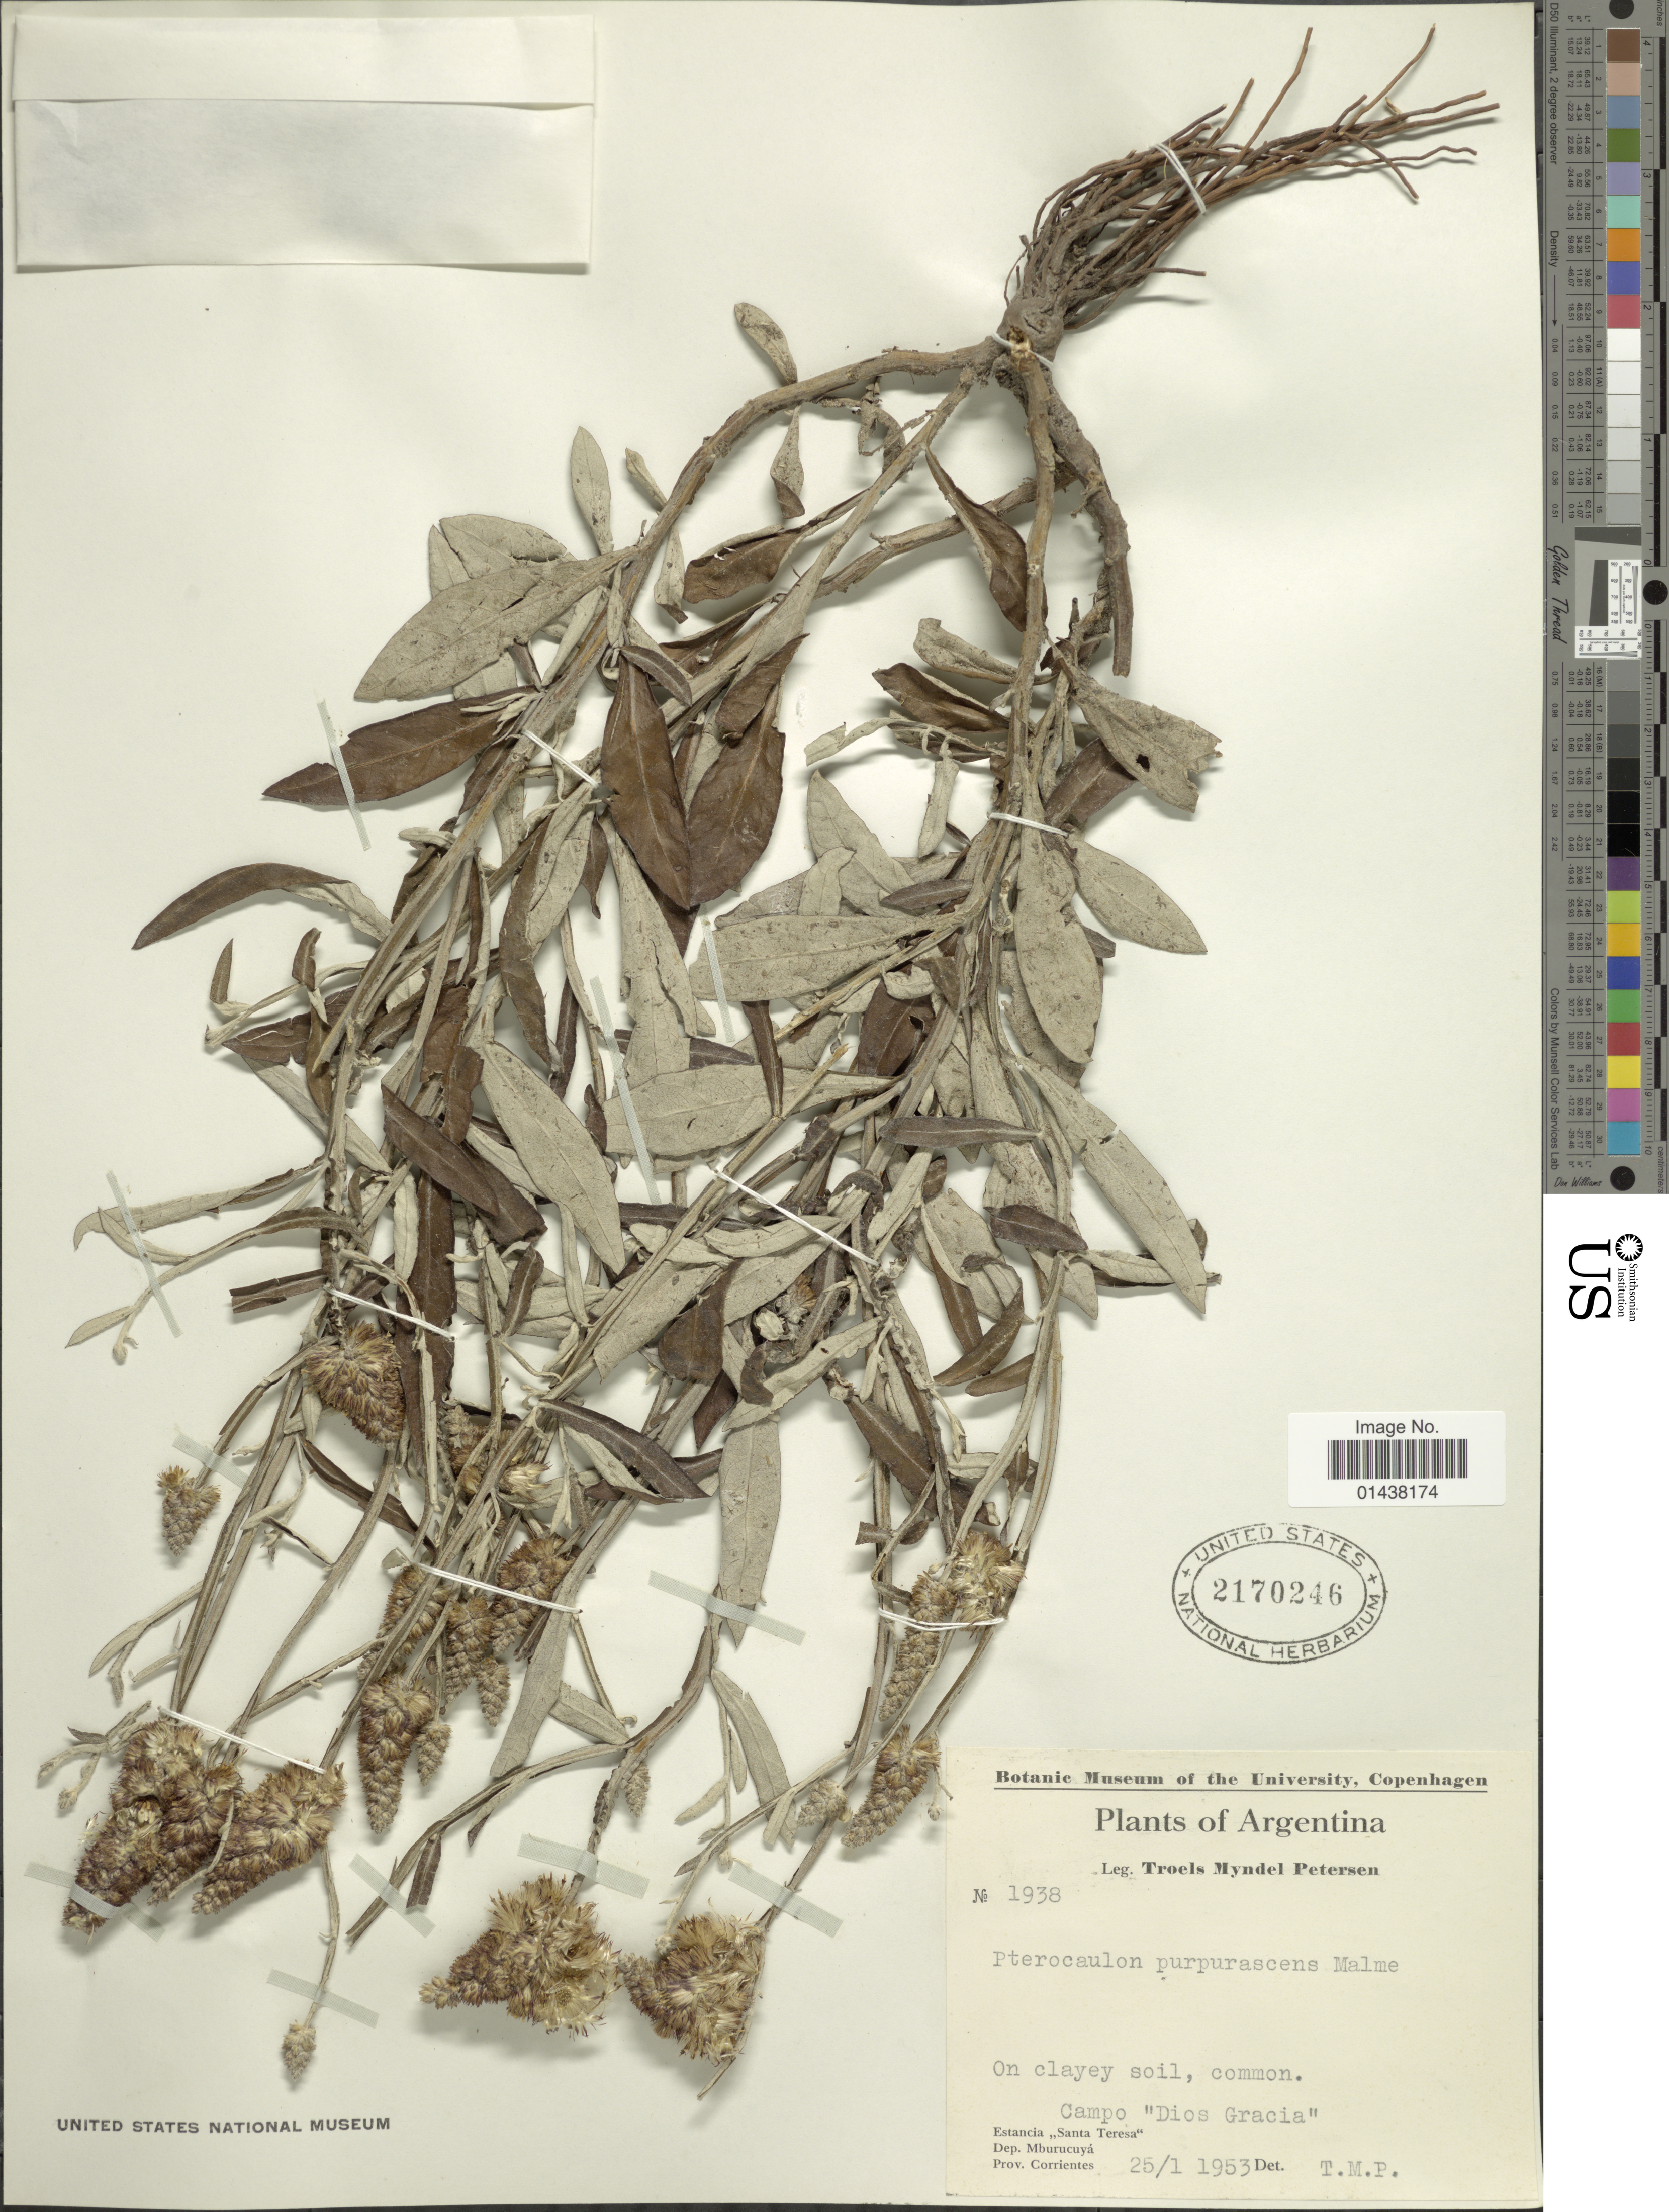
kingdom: Plantae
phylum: Tracheophyta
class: Magnoliopsida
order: Asterales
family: Asteraceae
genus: Pterocaulon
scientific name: Pterocaulon purpurascens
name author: Malme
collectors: T. M. Petersen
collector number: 1938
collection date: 1953-01-25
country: Argentina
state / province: Corrientes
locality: Estancia Santa Teresa , Dep. Mburucuya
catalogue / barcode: US 2170246